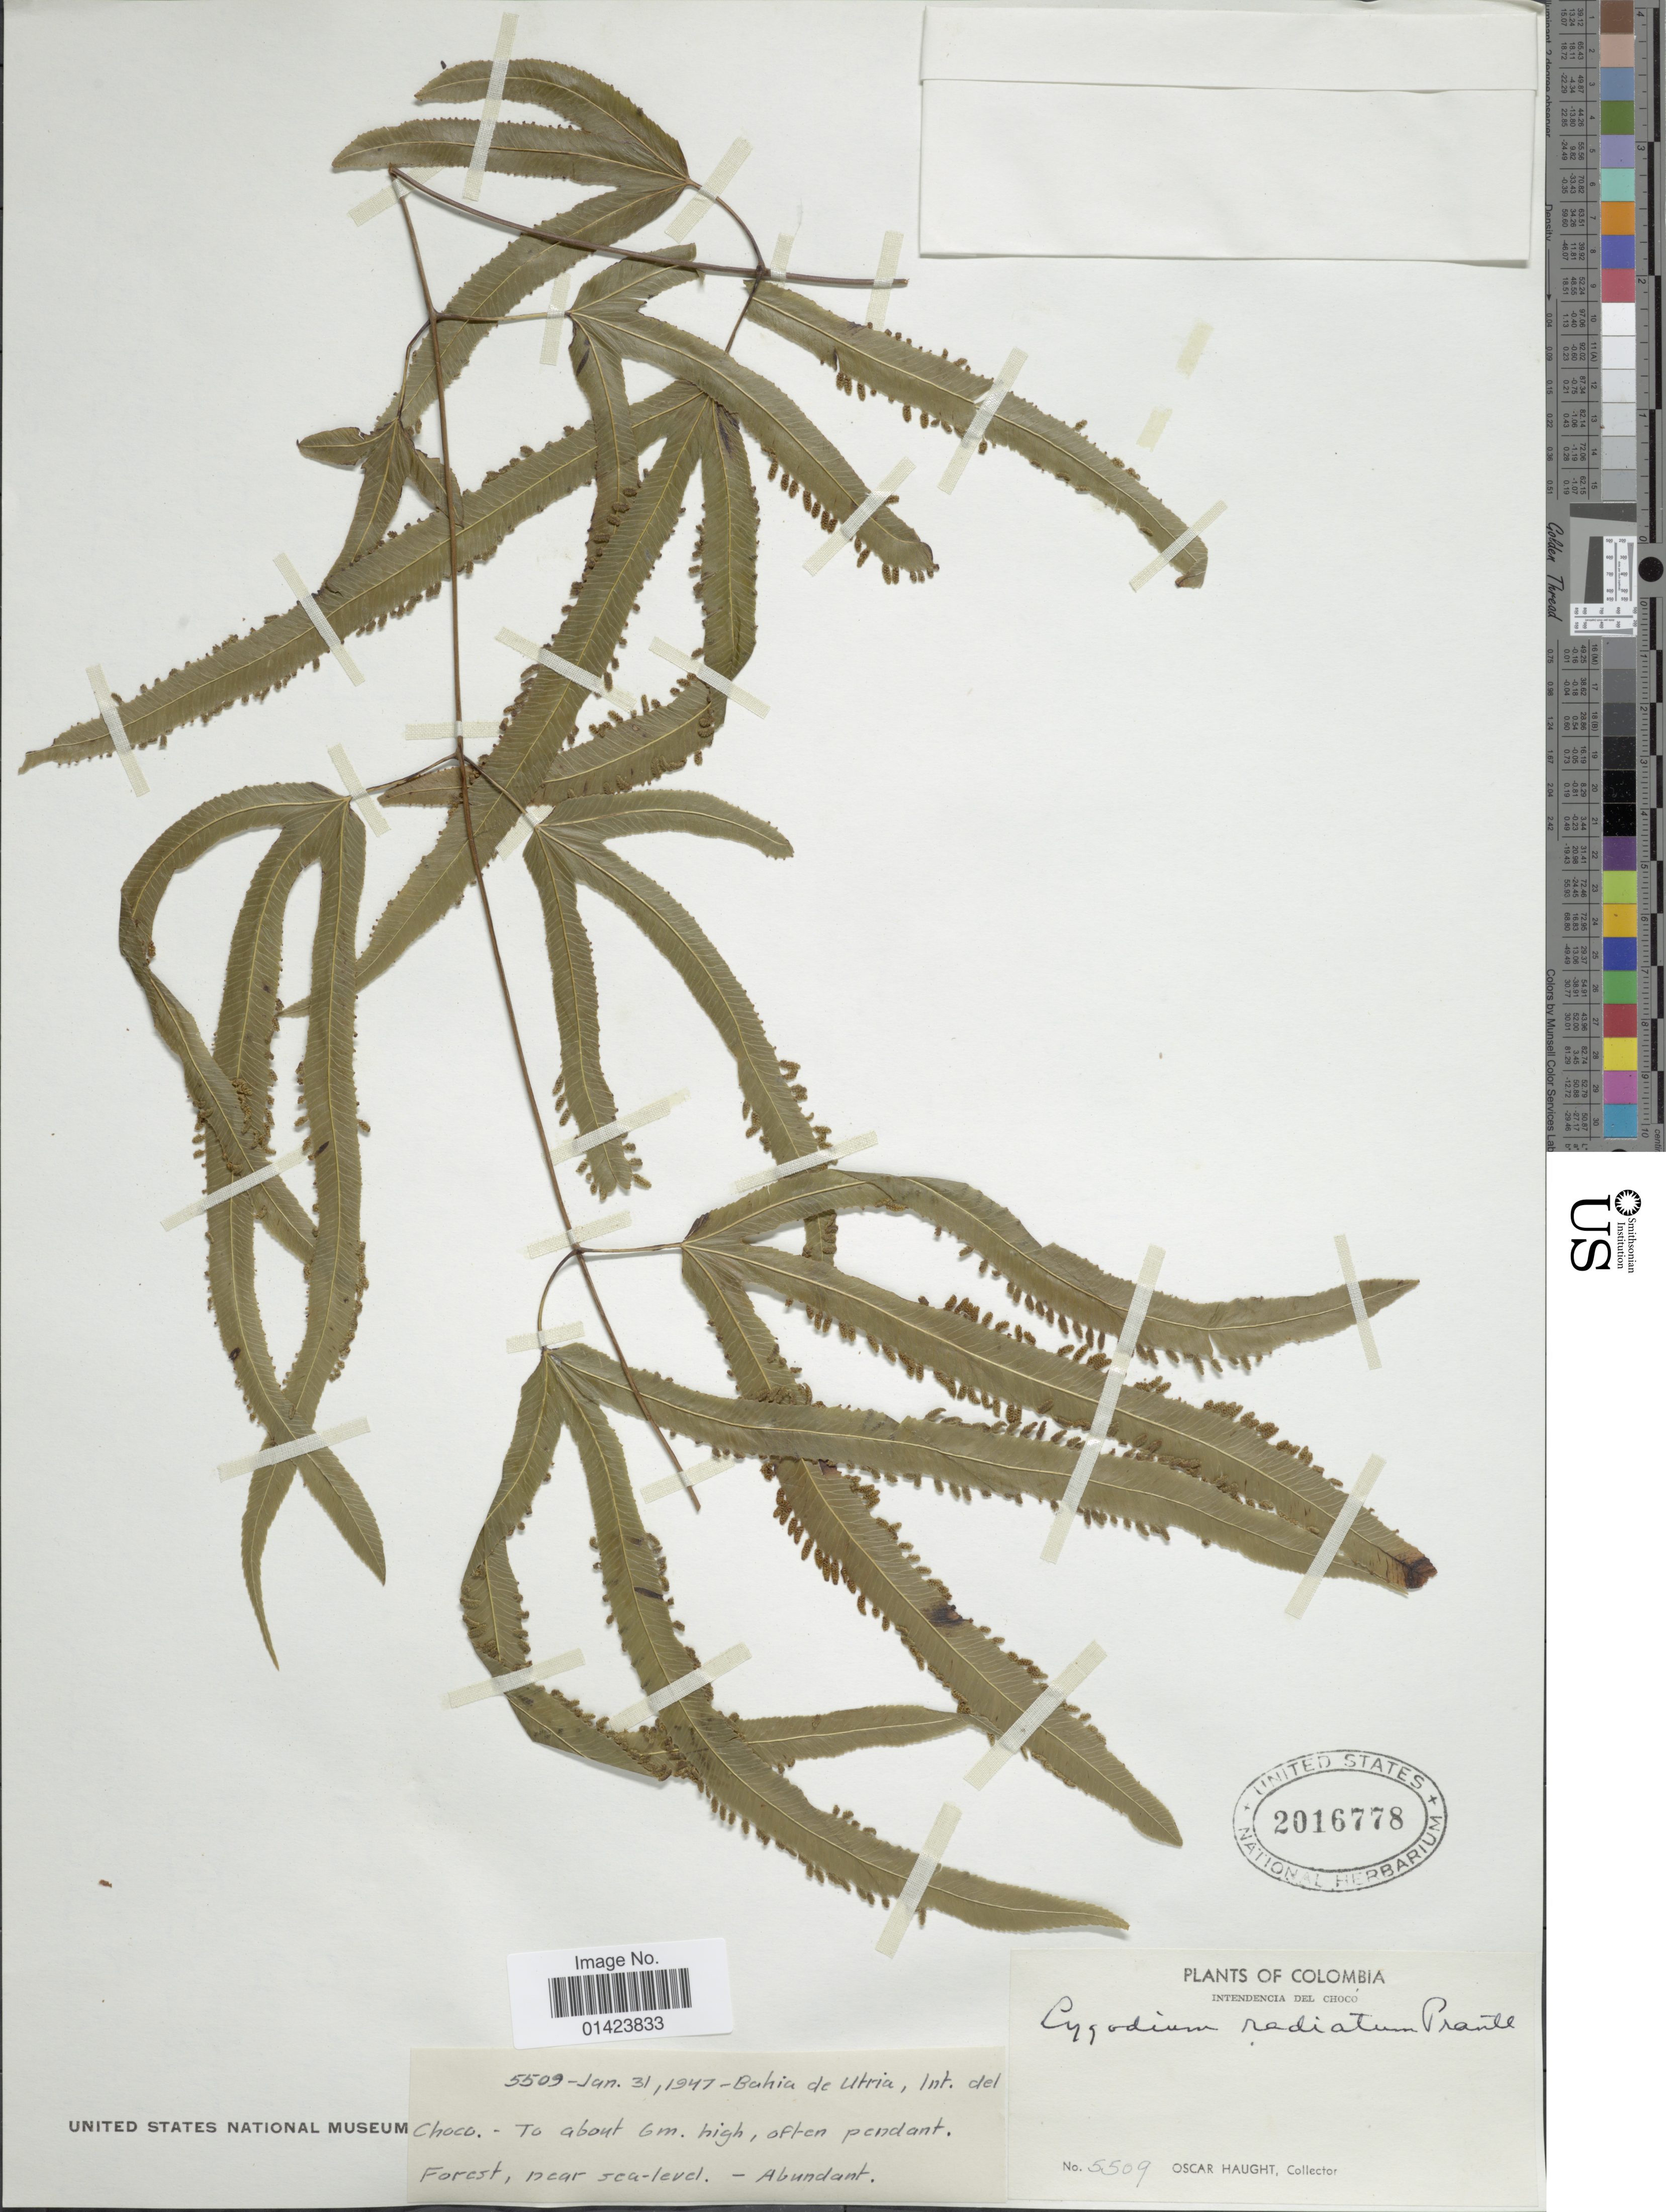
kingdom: Plantae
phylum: Tracheophyta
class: Polypodiopsida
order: Schizaeales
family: Lygodiaceae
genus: Lygodium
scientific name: Lygodium radiatum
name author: Prantl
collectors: O. L. Haught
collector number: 5509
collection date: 1947-01-31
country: Colombia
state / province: Chocó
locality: Choco, Bahia de Utria, Int. del Choco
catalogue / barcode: US 2016778